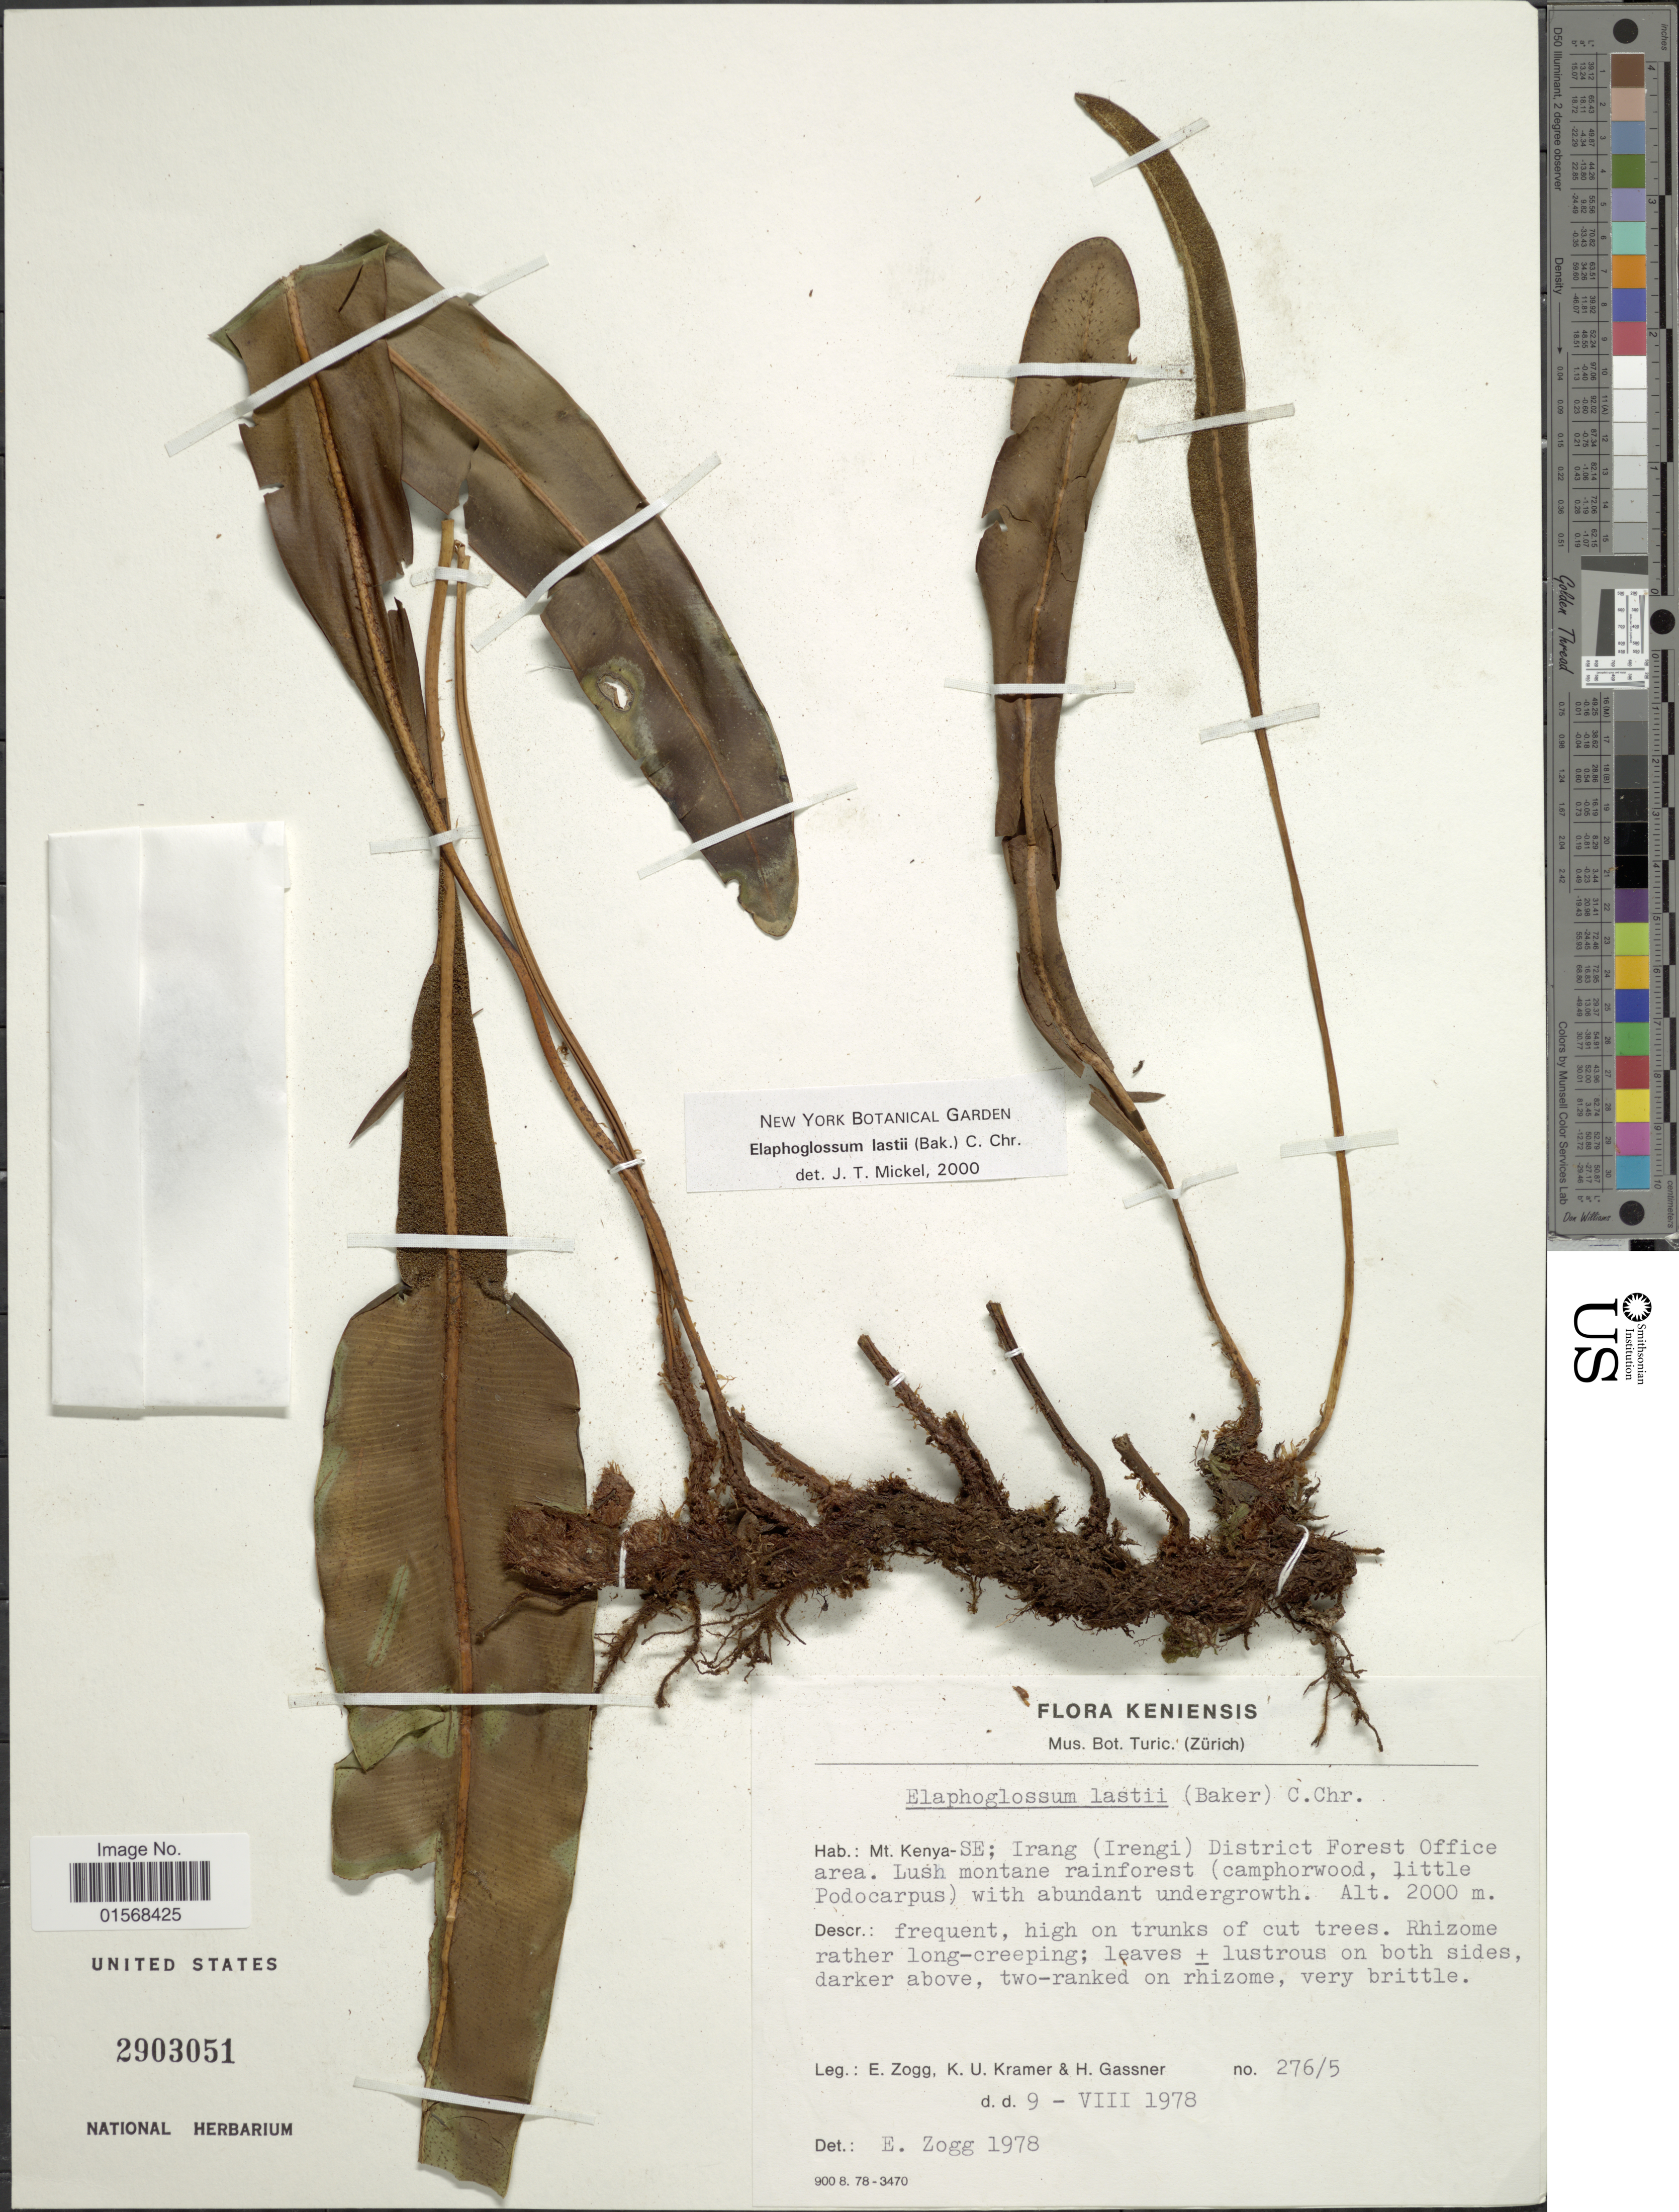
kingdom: Plantae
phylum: Tracheophyta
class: Polypodiopsida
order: Polypodiales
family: Dryopteridaceae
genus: Elaphoglossum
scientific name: Elaphoglossum lastii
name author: (Baker) C. Chr.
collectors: E. Zogg, K. U. Kramer & H. Gassner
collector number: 276/5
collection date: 1978-08-09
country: Kenya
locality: Keniensis, Mt. Kenya- SE; Irang (ireng) District Forest Office area.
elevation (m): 2000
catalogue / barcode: US 2903051